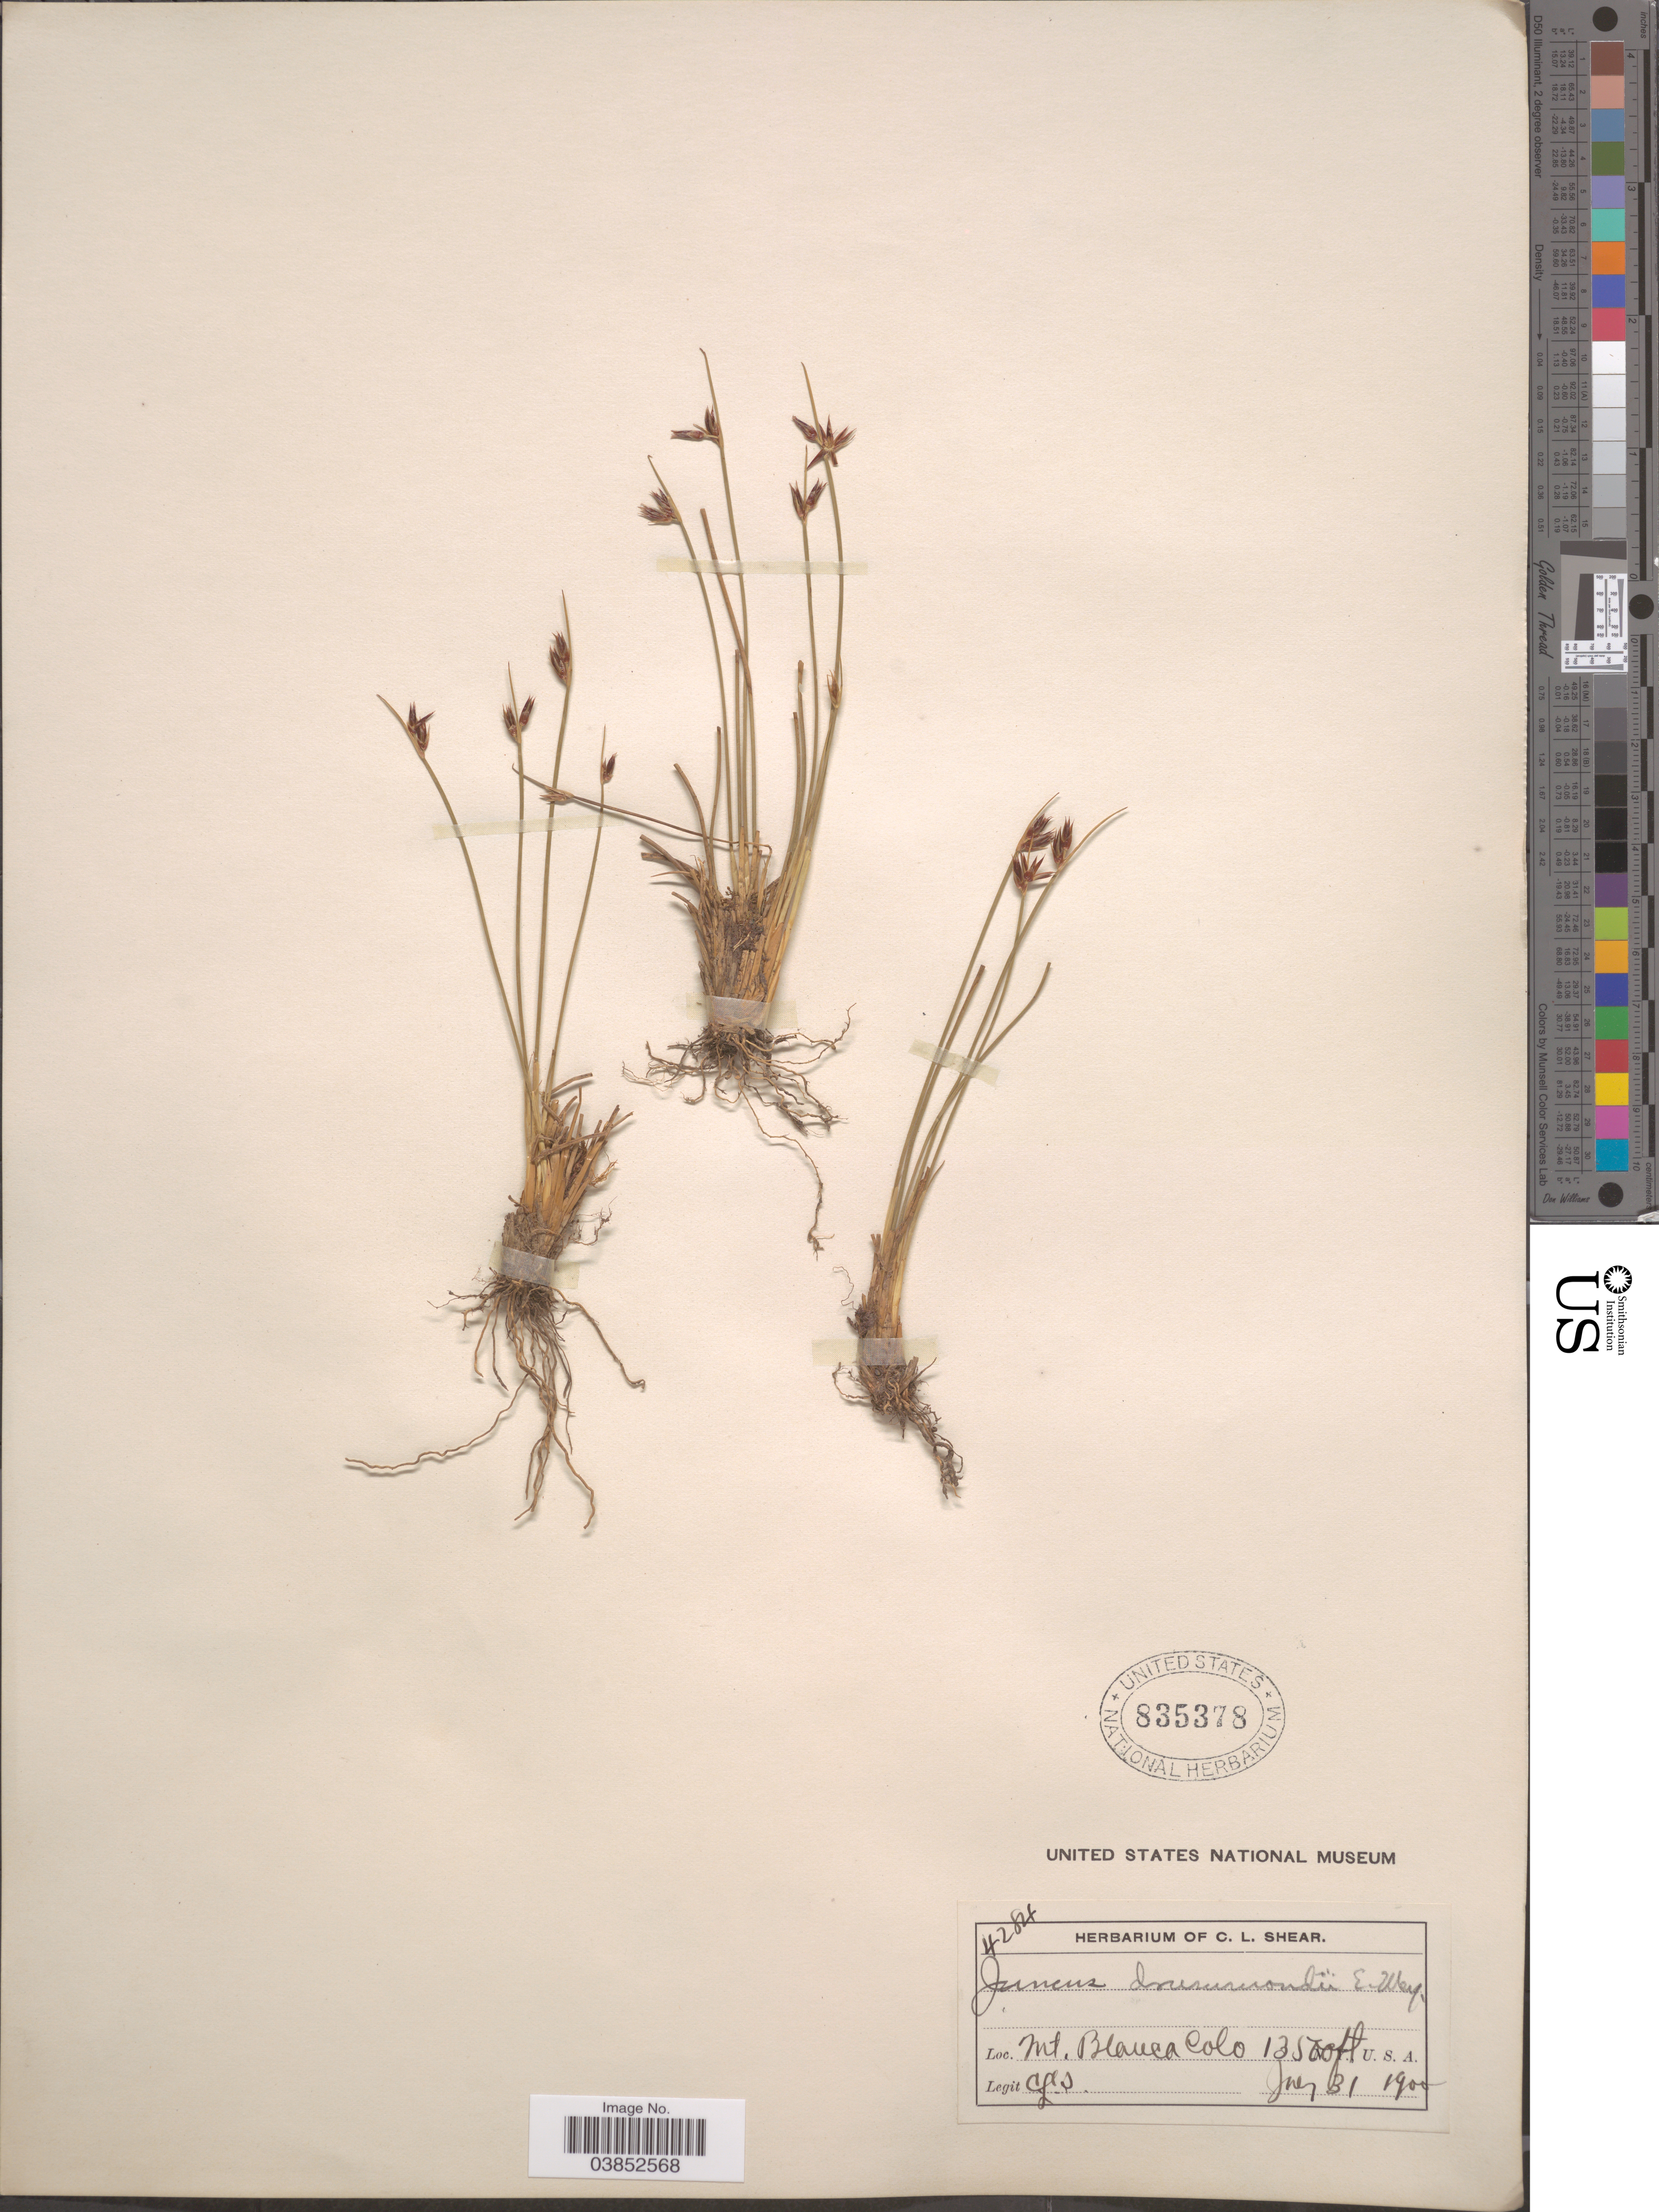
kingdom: Plantae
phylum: Tracheophyta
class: Liliopsida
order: Poales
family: Juncaceae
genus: Juncus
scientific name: Juncus drummondii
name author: E. Mey.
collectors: C. L. Shear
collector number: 4284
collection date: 1900-07-31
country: United States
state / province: Colorado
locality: Mt. Blanca.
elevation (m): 4115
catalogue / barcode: US 835378